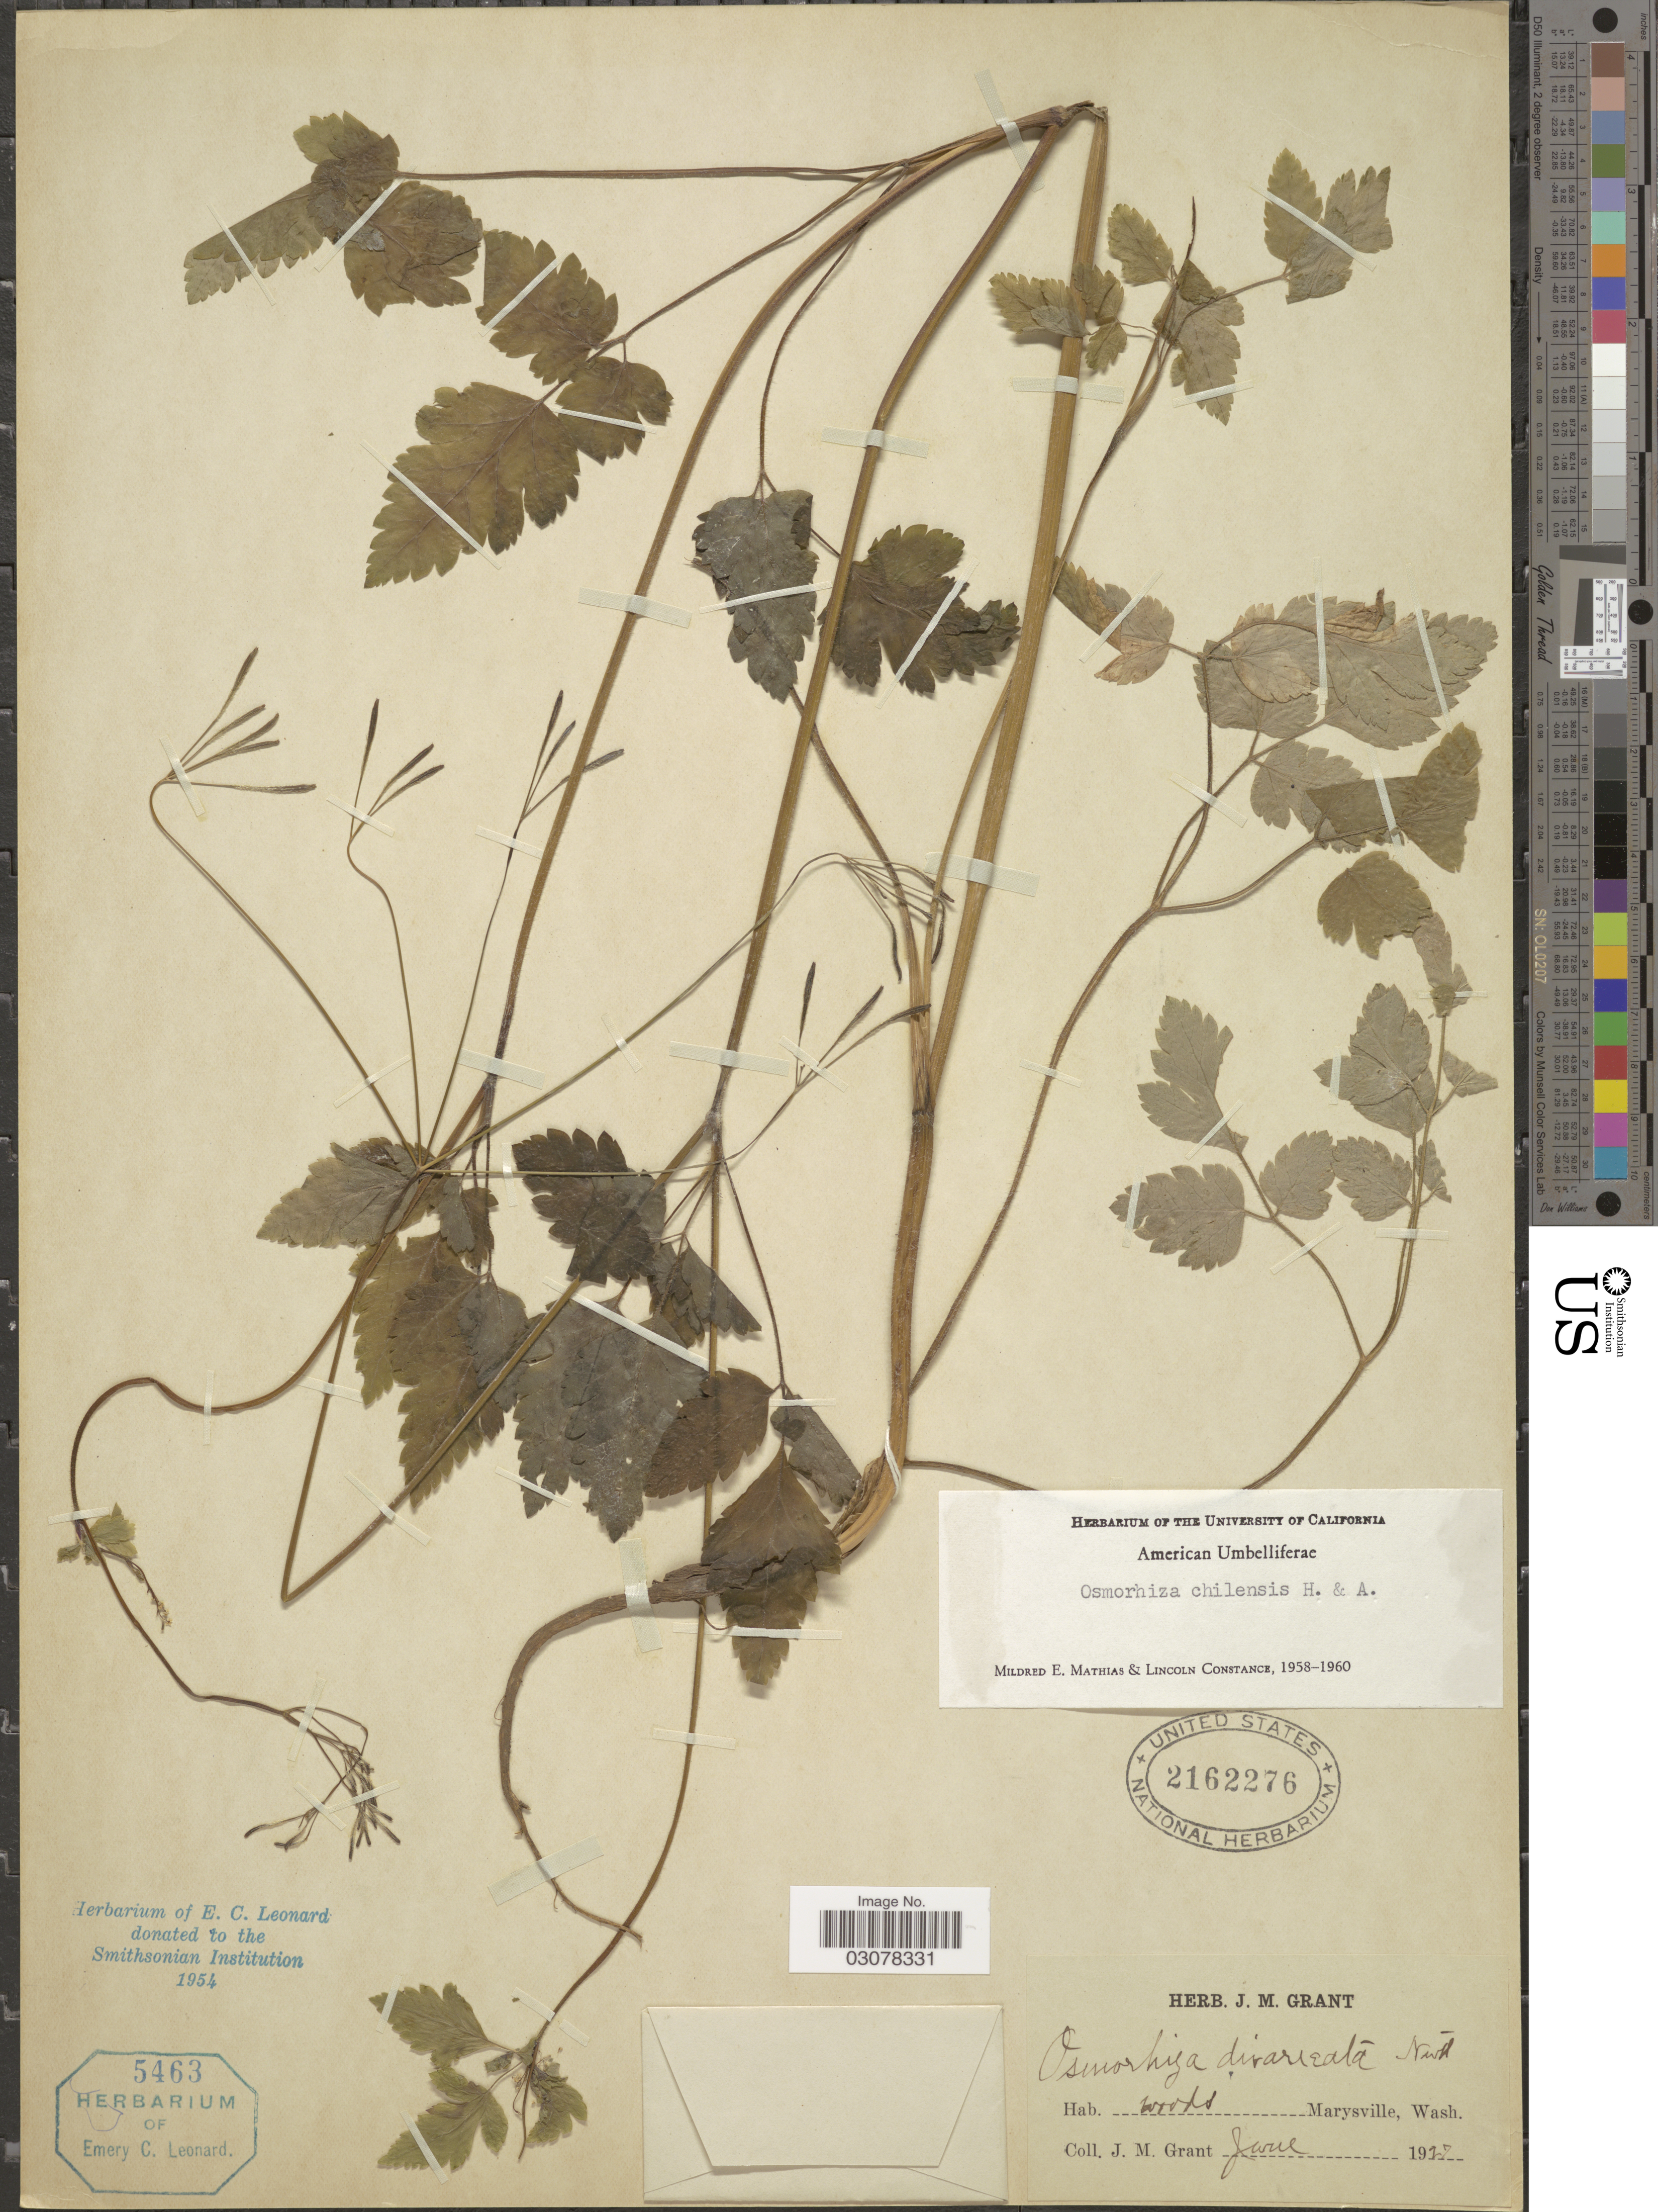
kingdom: Plantae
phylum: Tracheophyta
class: Magnoliopsida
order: Apiales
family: Apiaceae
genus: Osmorhiza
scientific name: Osmorhiza chilensis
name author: Hook. & Arn.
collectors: J. M. Grant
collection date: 1927-06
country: United States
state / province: Washington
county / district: Snohomish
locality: Marysville, Wash.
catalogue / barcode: US 2162276